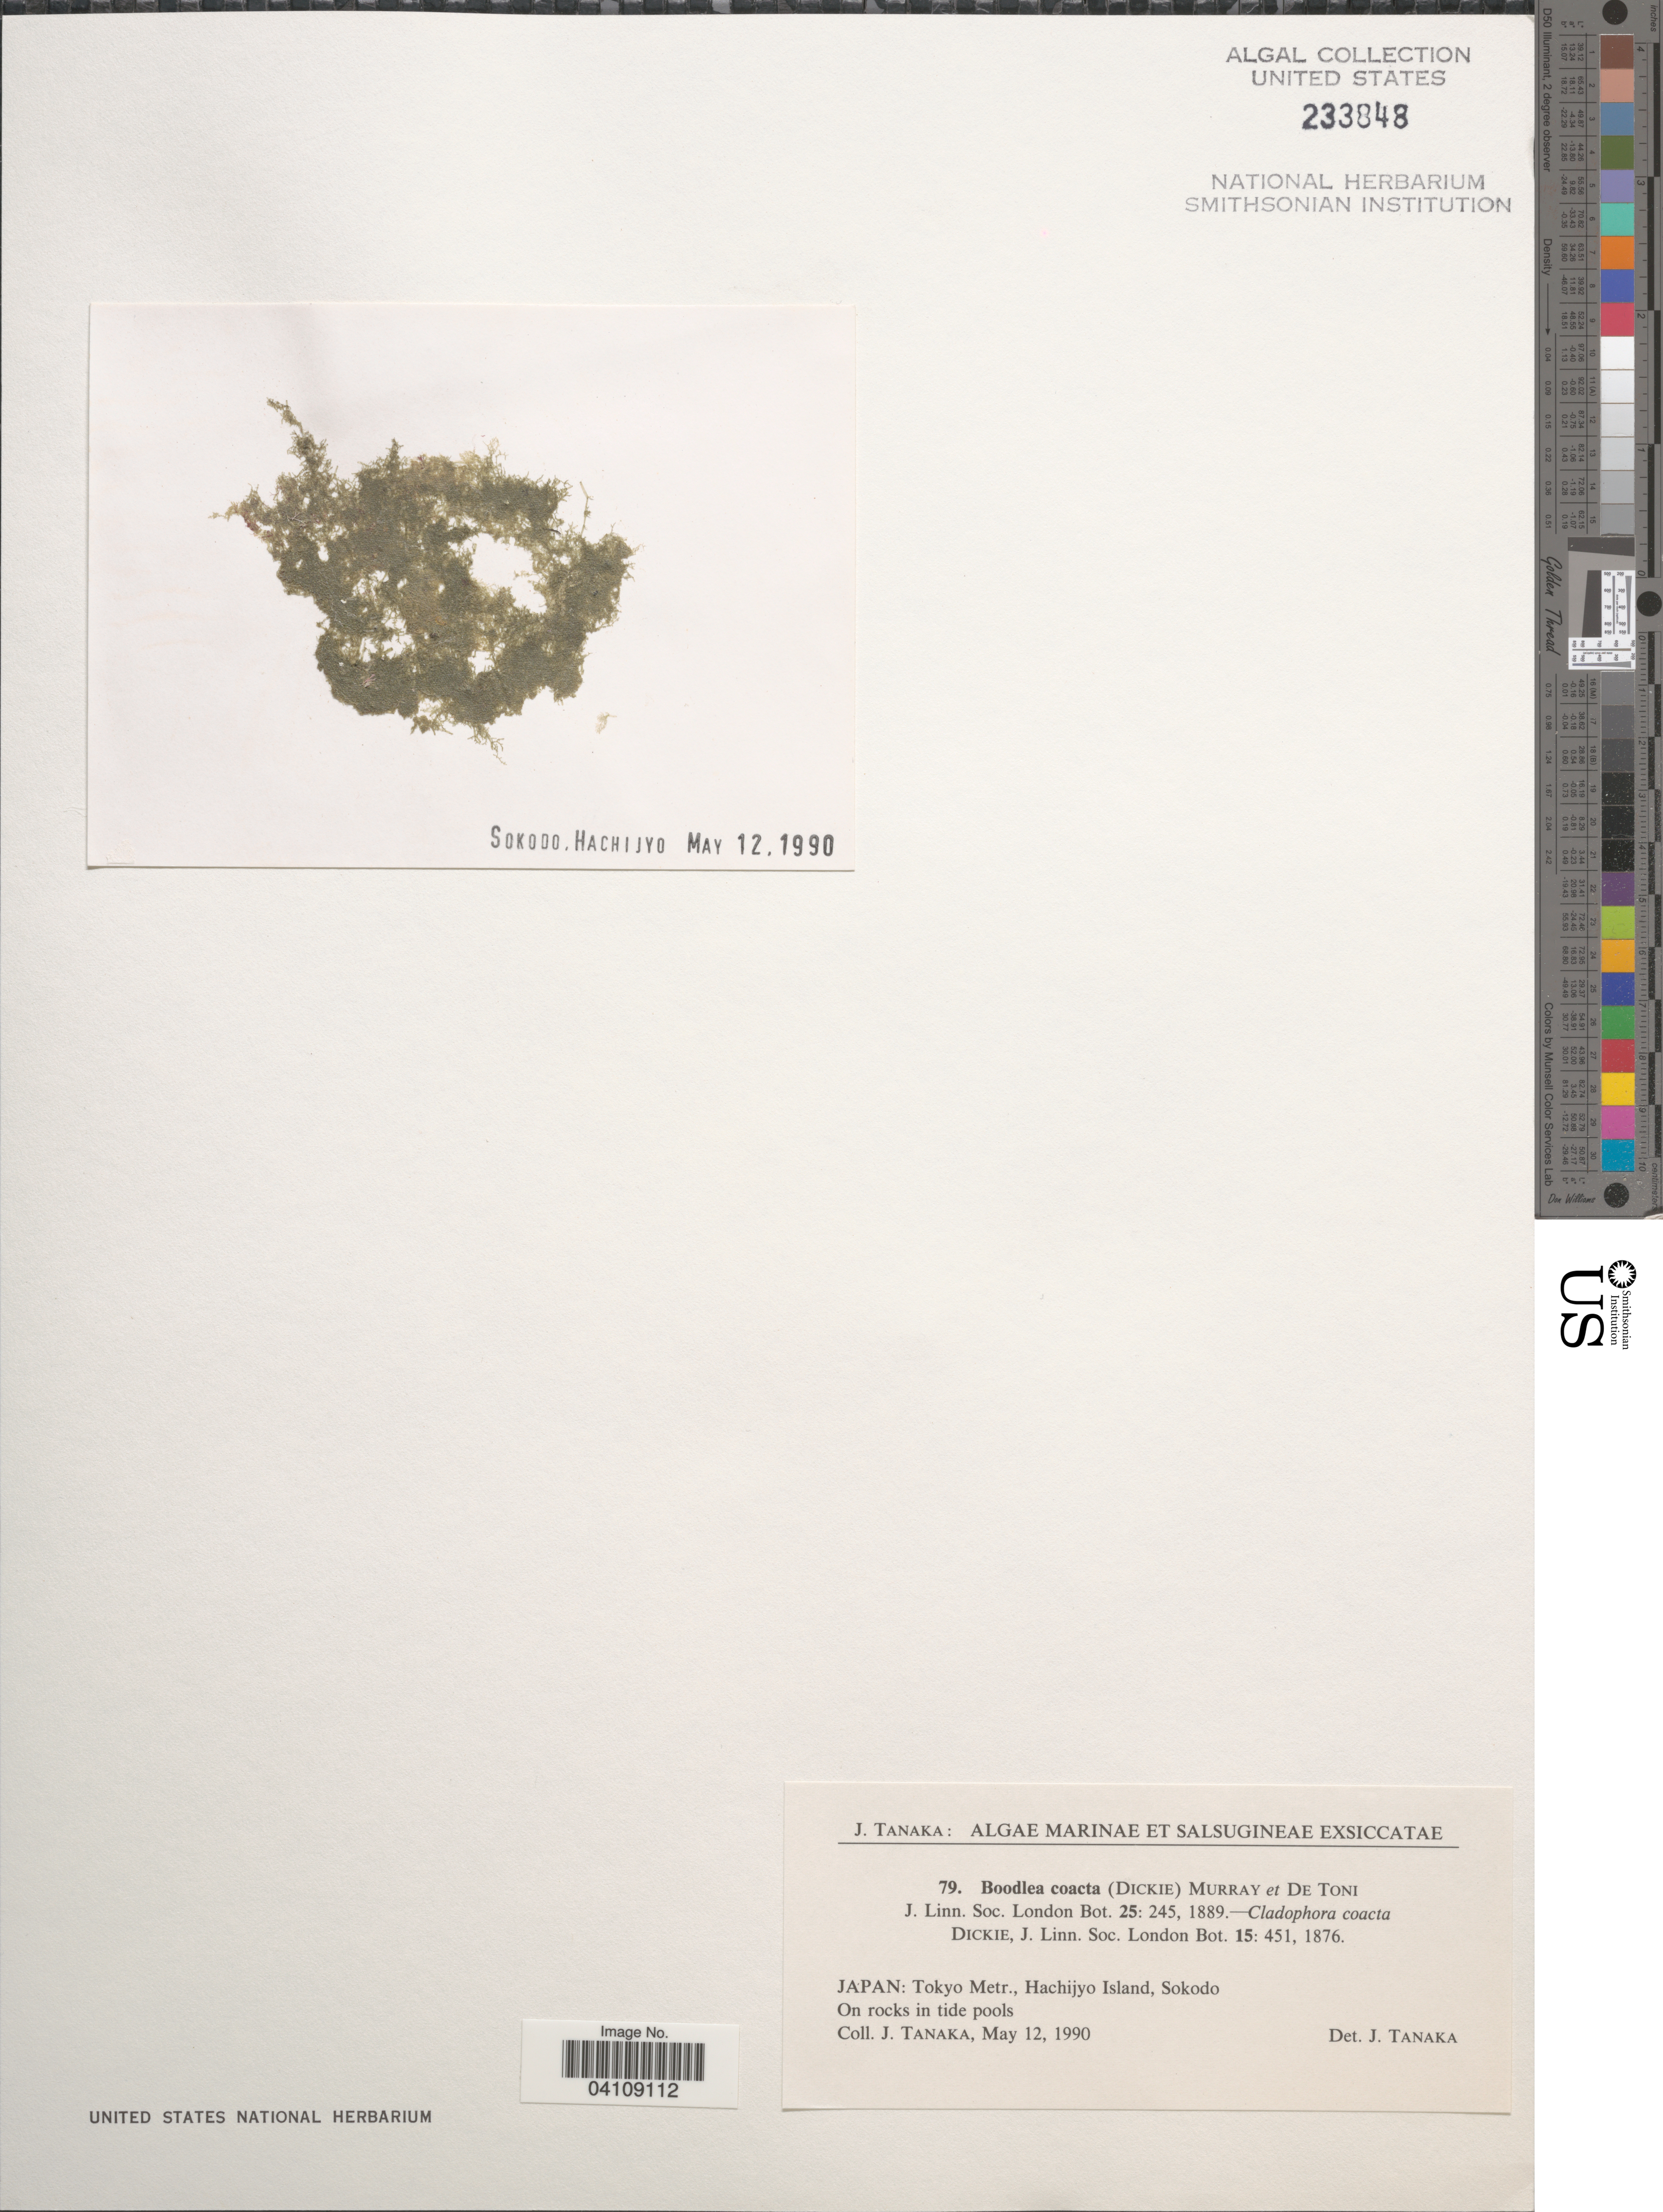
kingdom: Plantae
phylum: Chlorophyta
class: Ulvophyceae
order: Siphonocladales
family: Boodleaceae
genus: Boodlea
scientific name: Boodlea coacta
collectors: J. Tanaka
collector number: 79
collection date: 1990-05-12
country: Japan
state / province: Tokyo, Federal City of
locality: Tokyo Metr., Hachijyo Island, Sokodo.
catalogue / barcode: US 233848